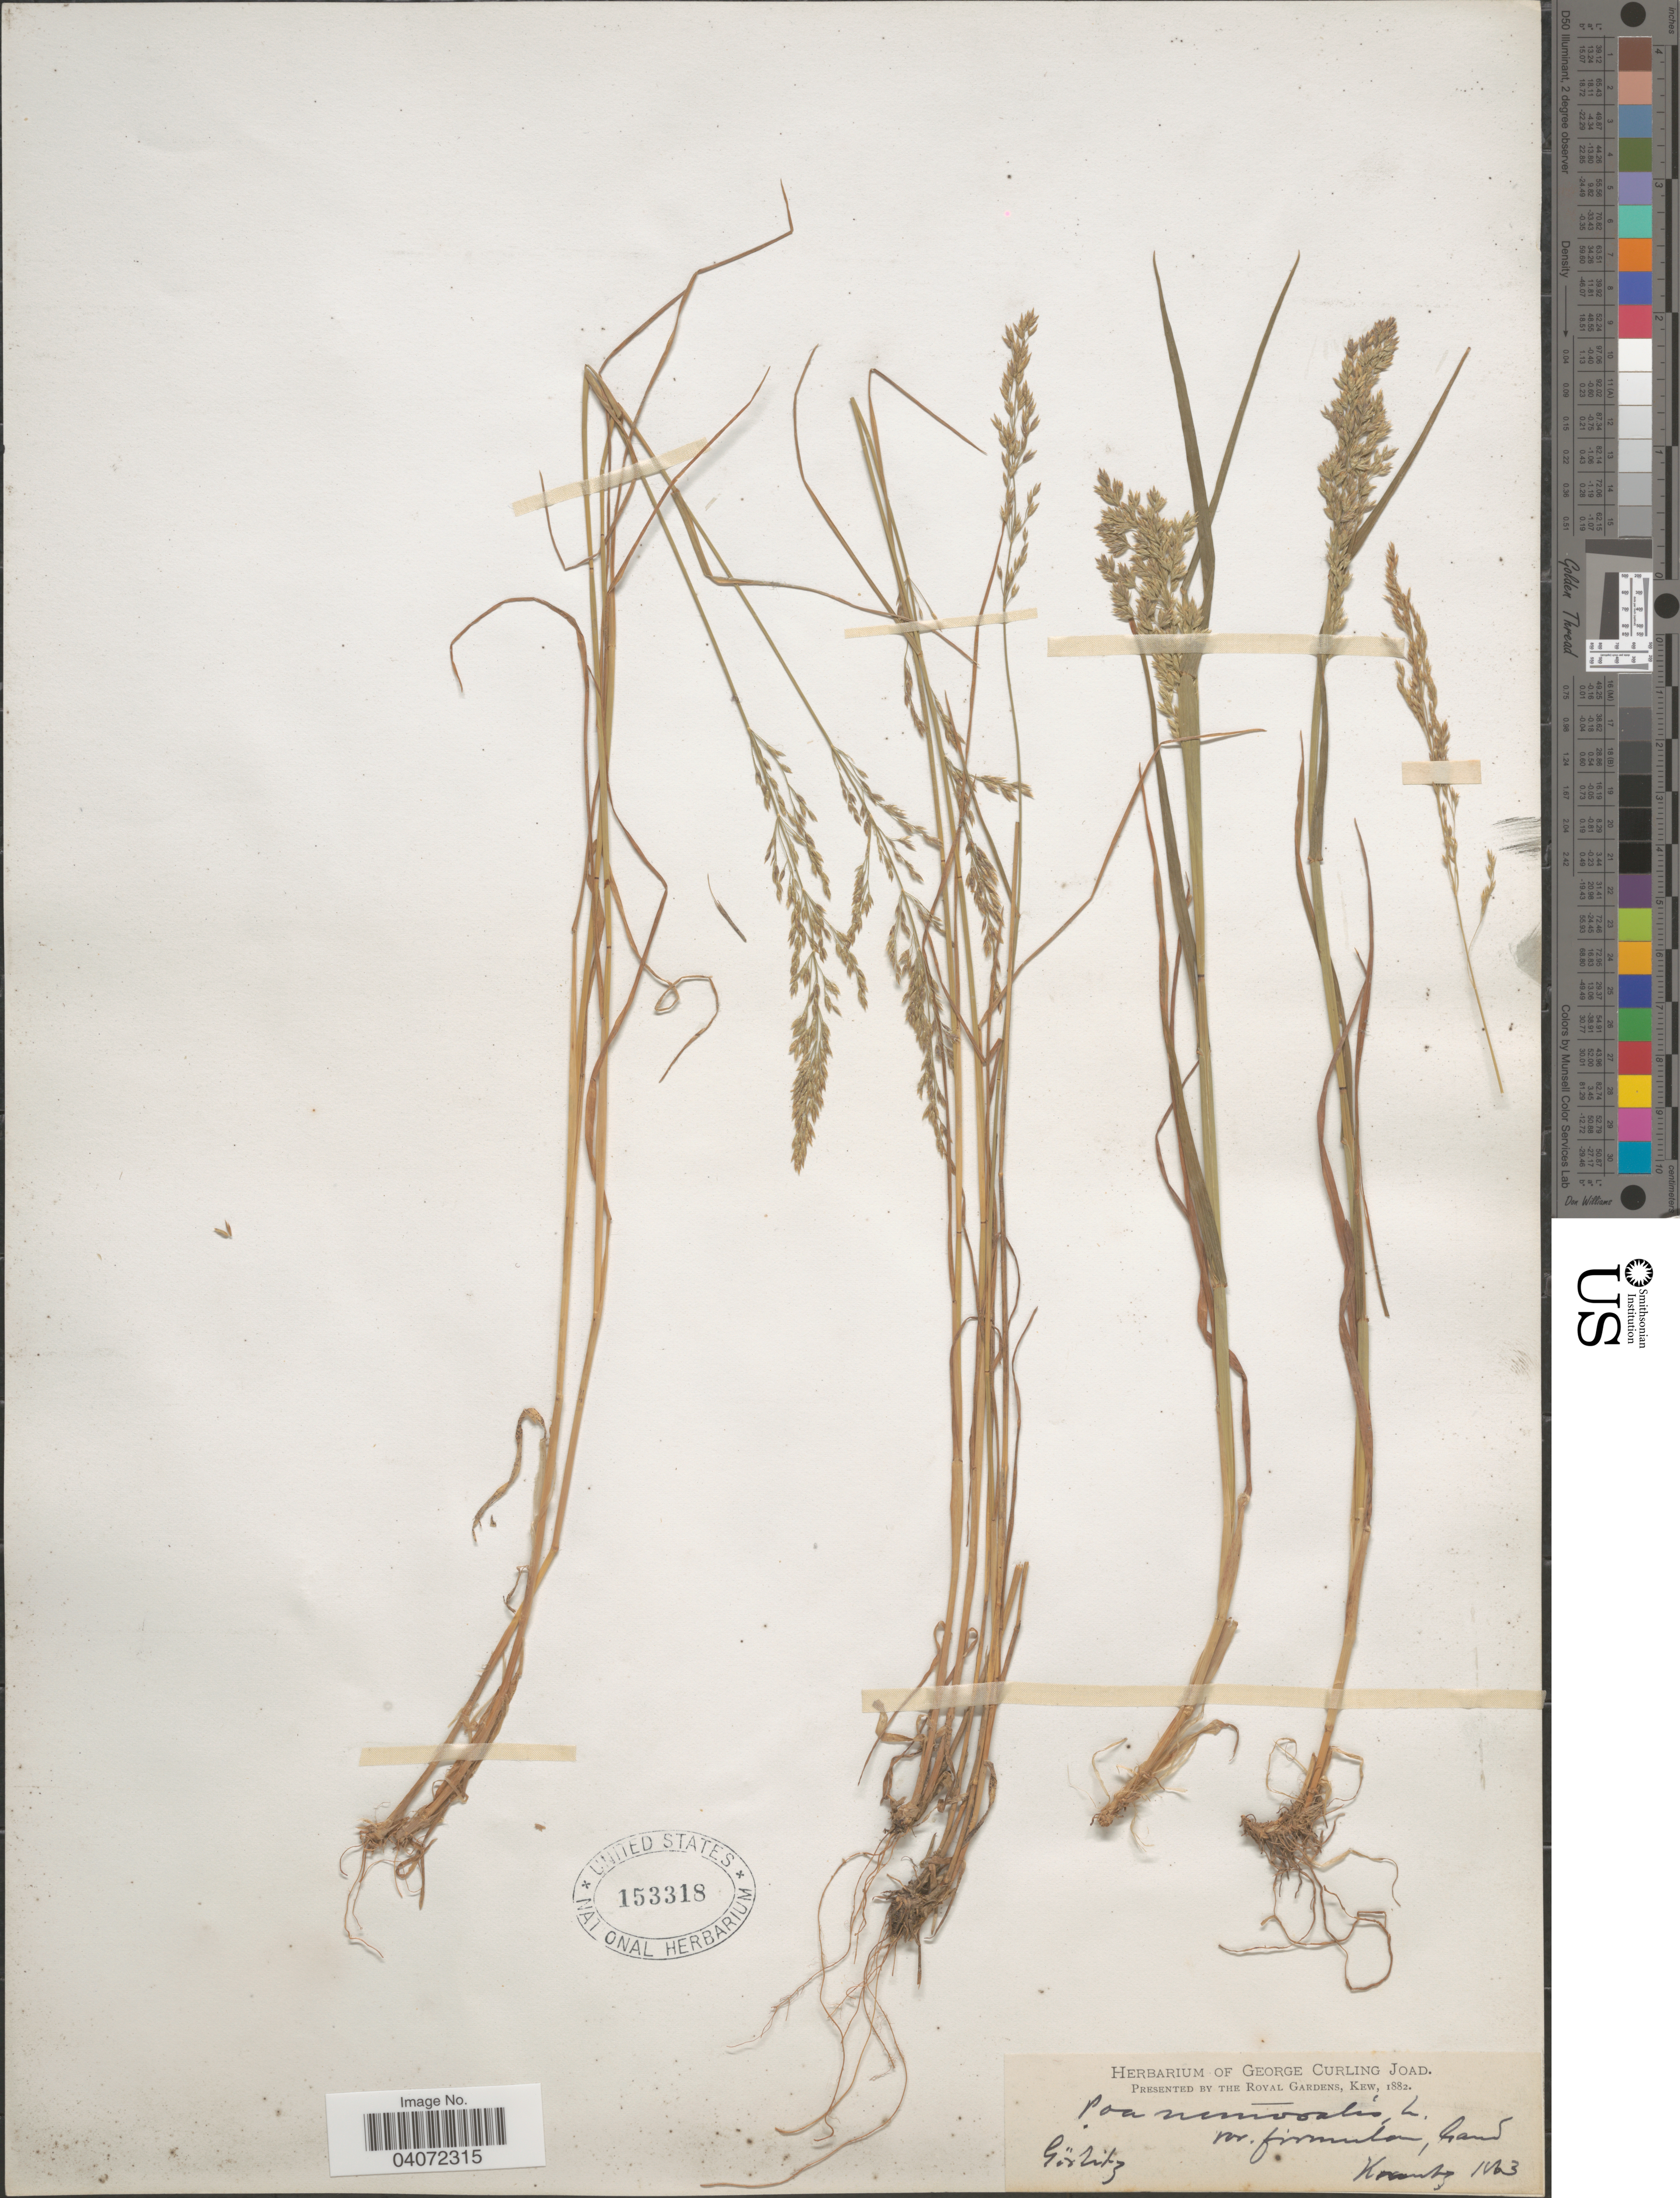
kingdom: Plantae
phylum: Tracheophyta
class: Liliopsida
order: Poales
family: Poaceae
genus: Poa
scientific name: Poa nemoralis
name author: L.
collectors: -. Kuntz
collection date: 1863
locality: Gorlitz.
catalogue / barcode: US 153318